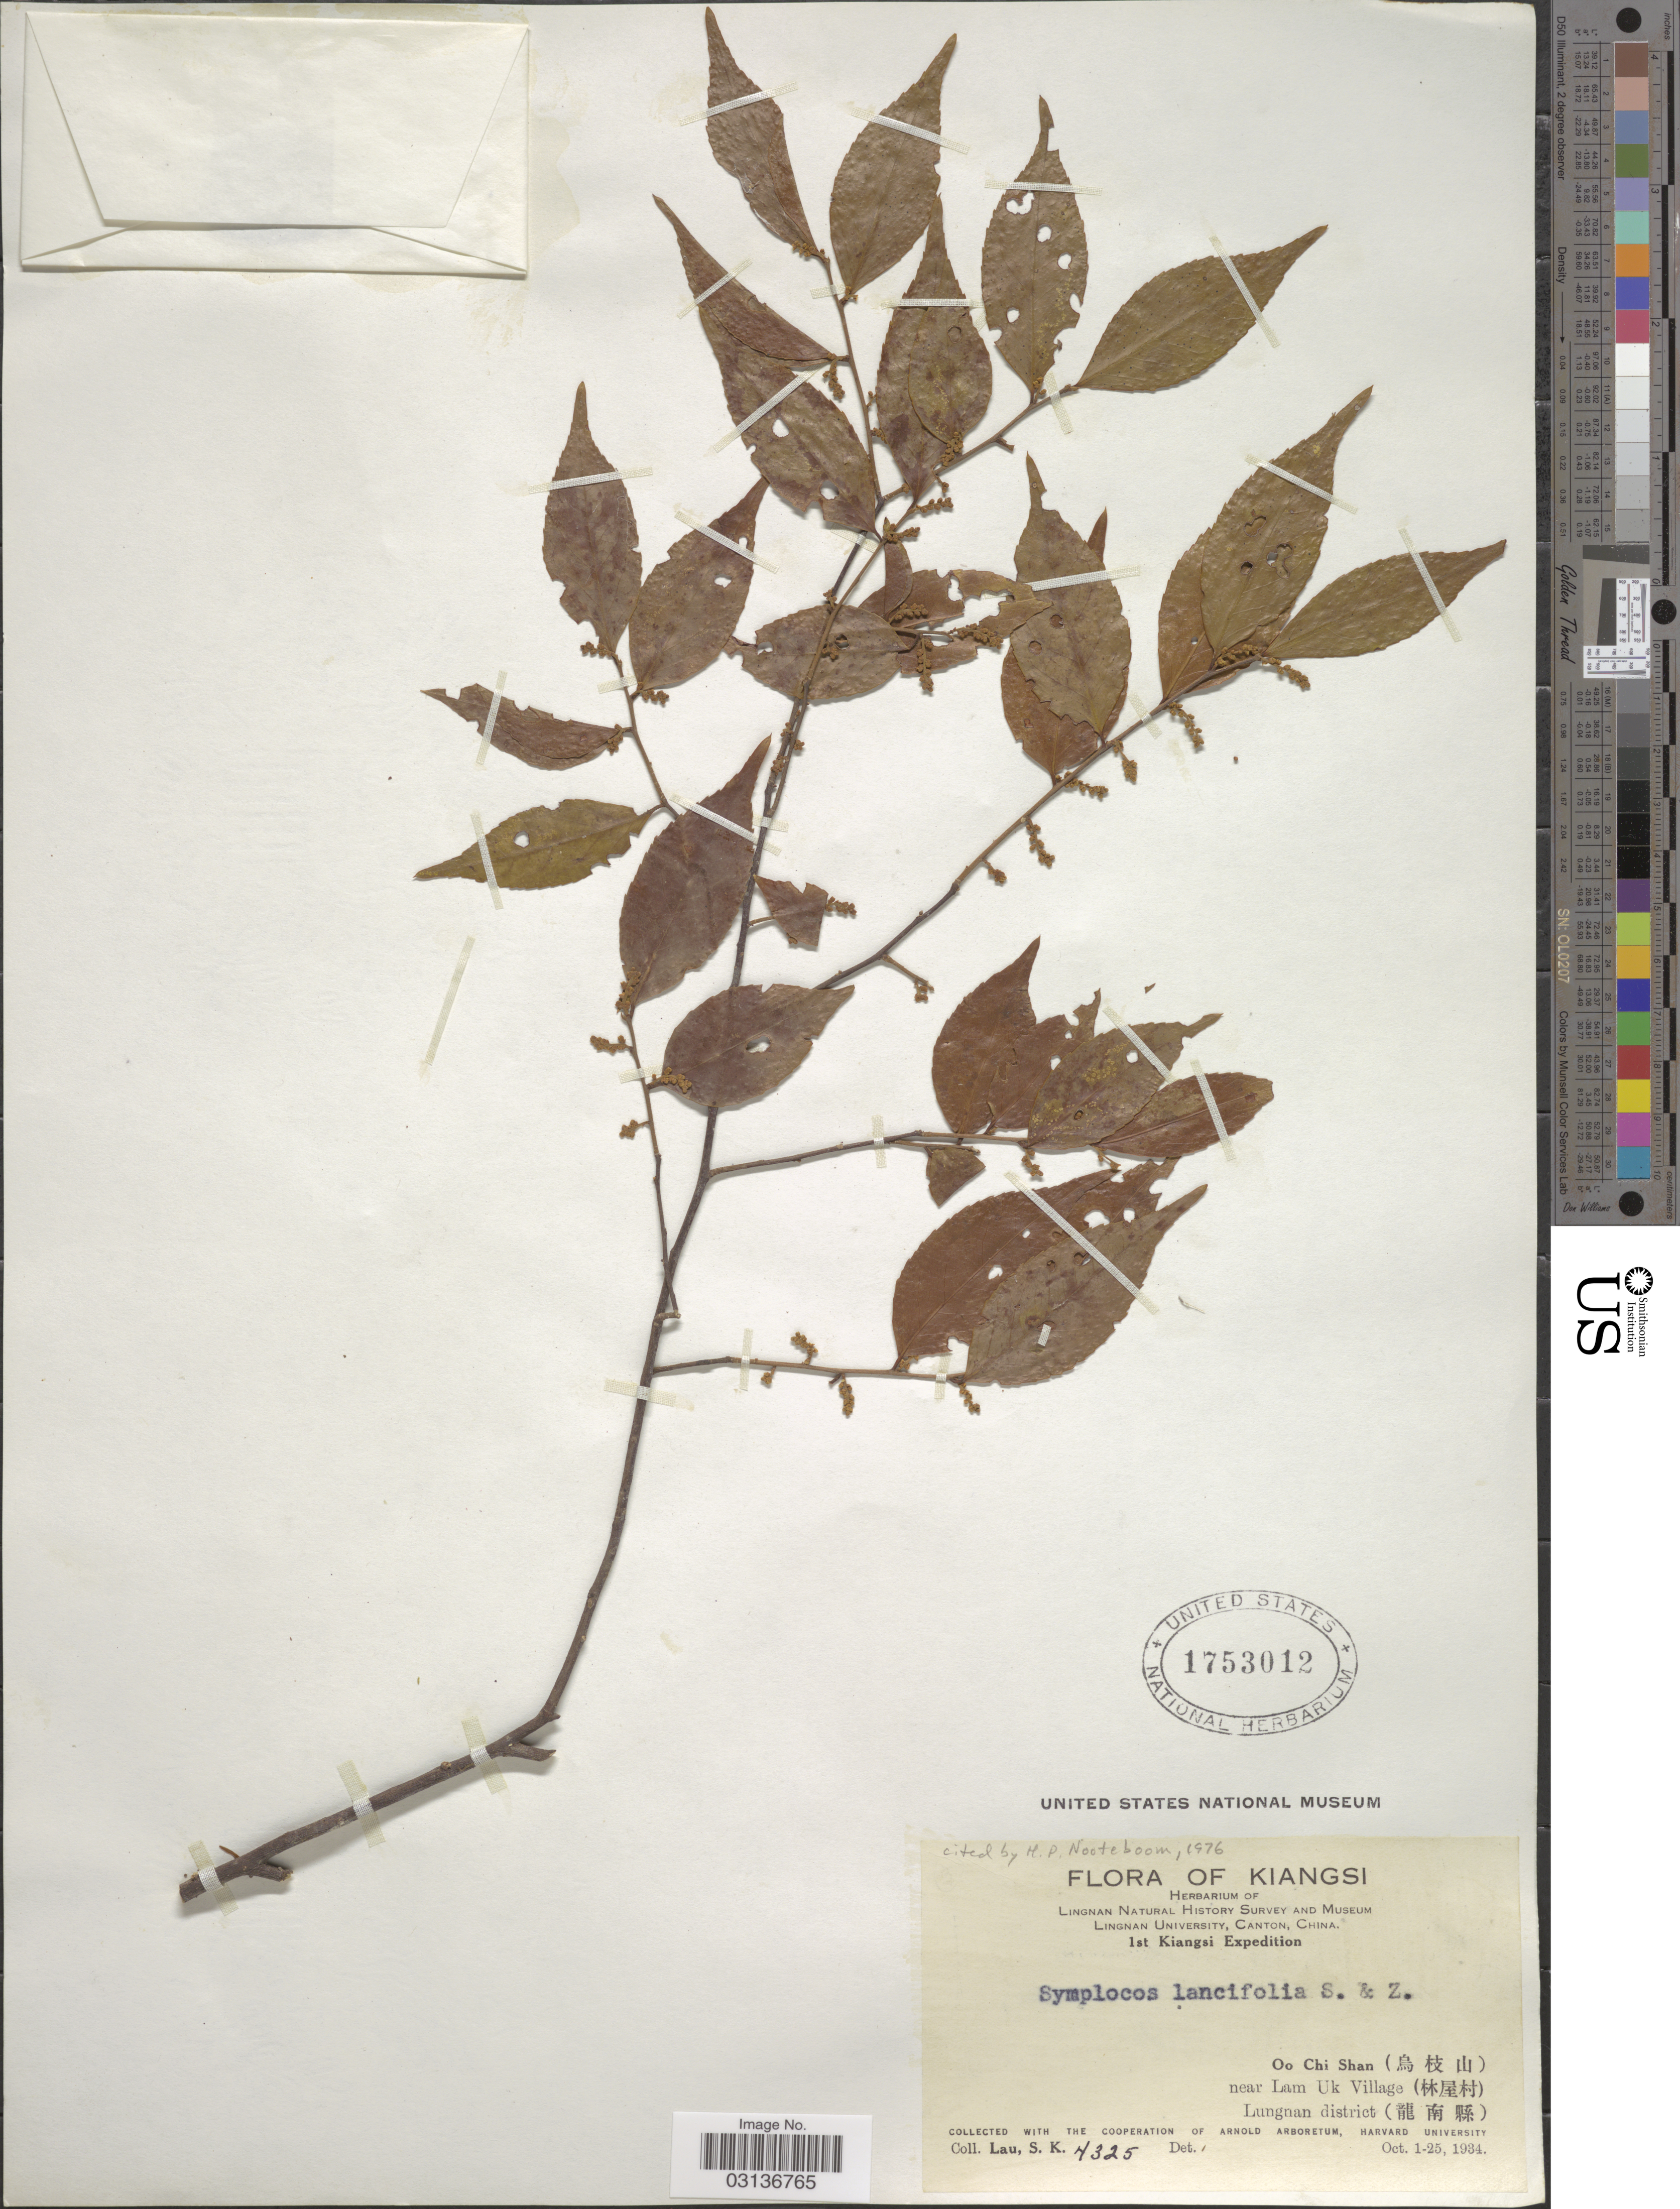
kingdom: Plantae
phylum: Tracheophyta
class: Magnoliopsida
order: Ericales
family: Symplocaceae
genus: Symplocos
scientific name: Symplocos lancifolia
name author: Siebert & Zucc.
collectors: S. K. Lau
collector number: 4325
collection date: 1934-10-01/1934-10-25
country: China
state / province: Jiangxi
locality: Kiangsi. Oo Chi Shan (X) near Lam Uk Village (X) Lungnan district (X).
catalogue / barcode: US 1753012